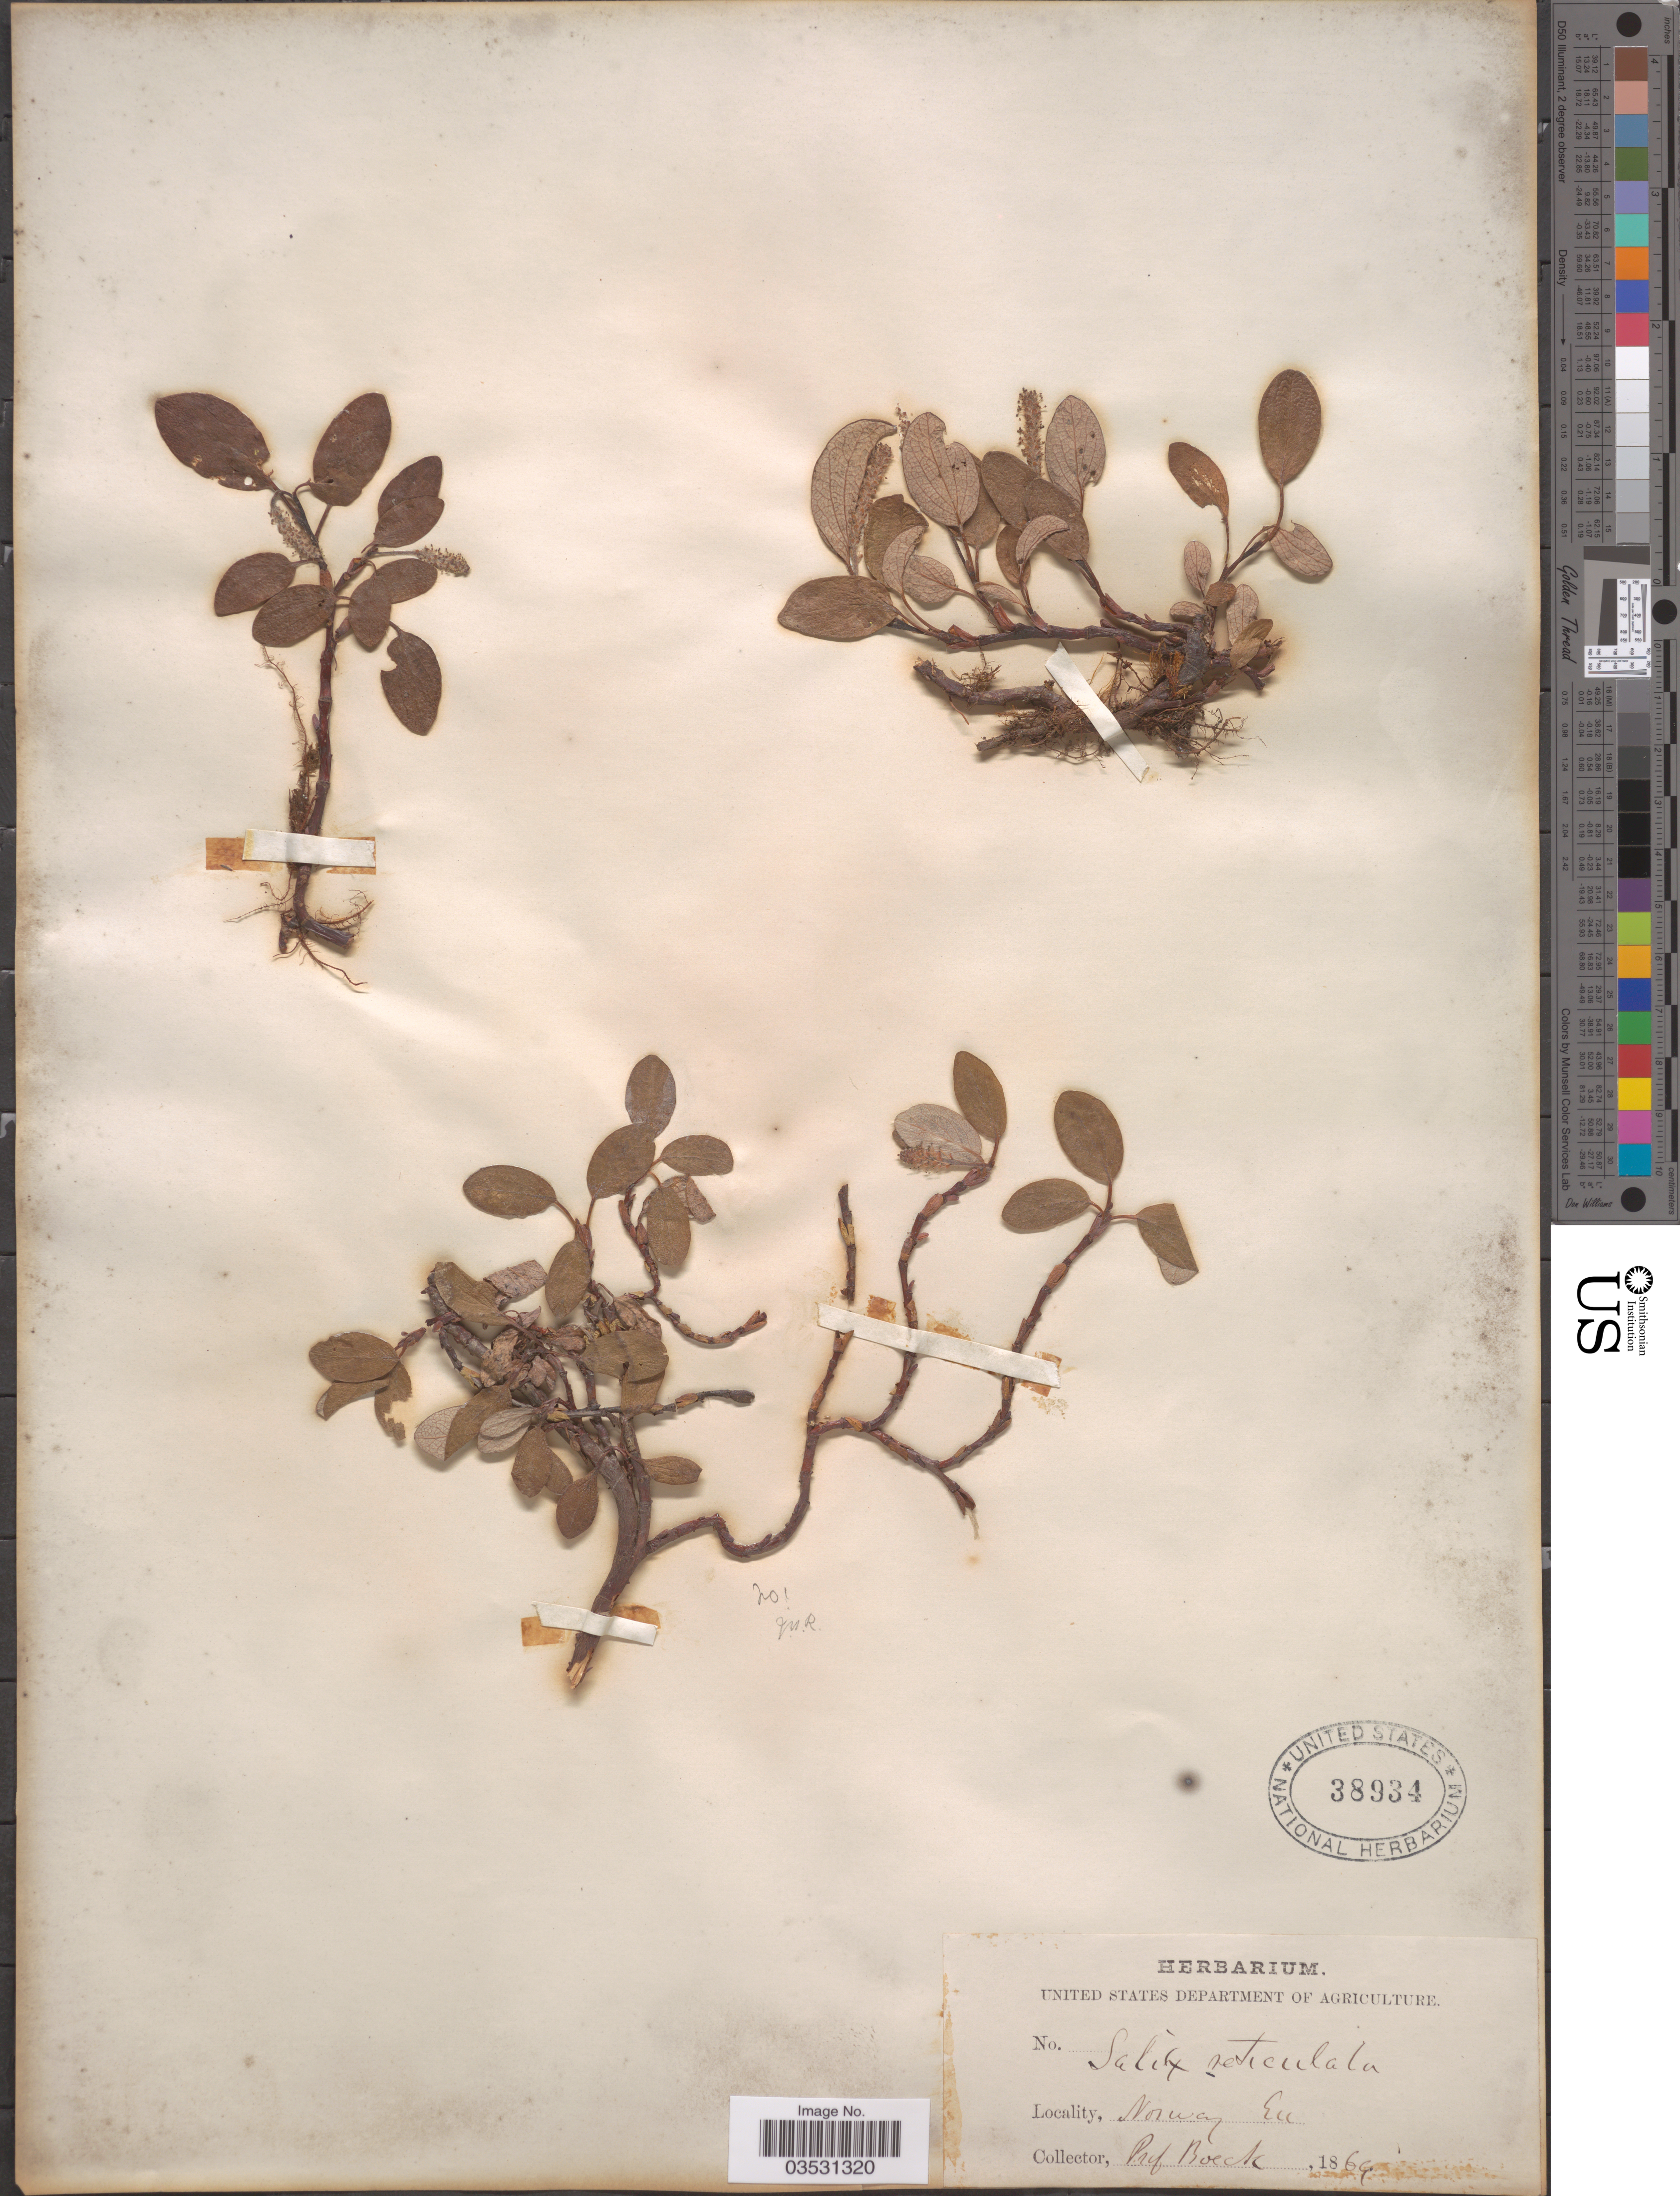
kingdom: Plantae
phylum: Tracheophyta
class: Magnoliopsida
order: Malpighiales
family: Salicaceae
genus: Salix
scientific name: Salix reticulata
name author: L.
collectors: Prof. Boeck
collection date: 1866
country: Norway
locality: Eu.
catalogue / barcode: US 38934